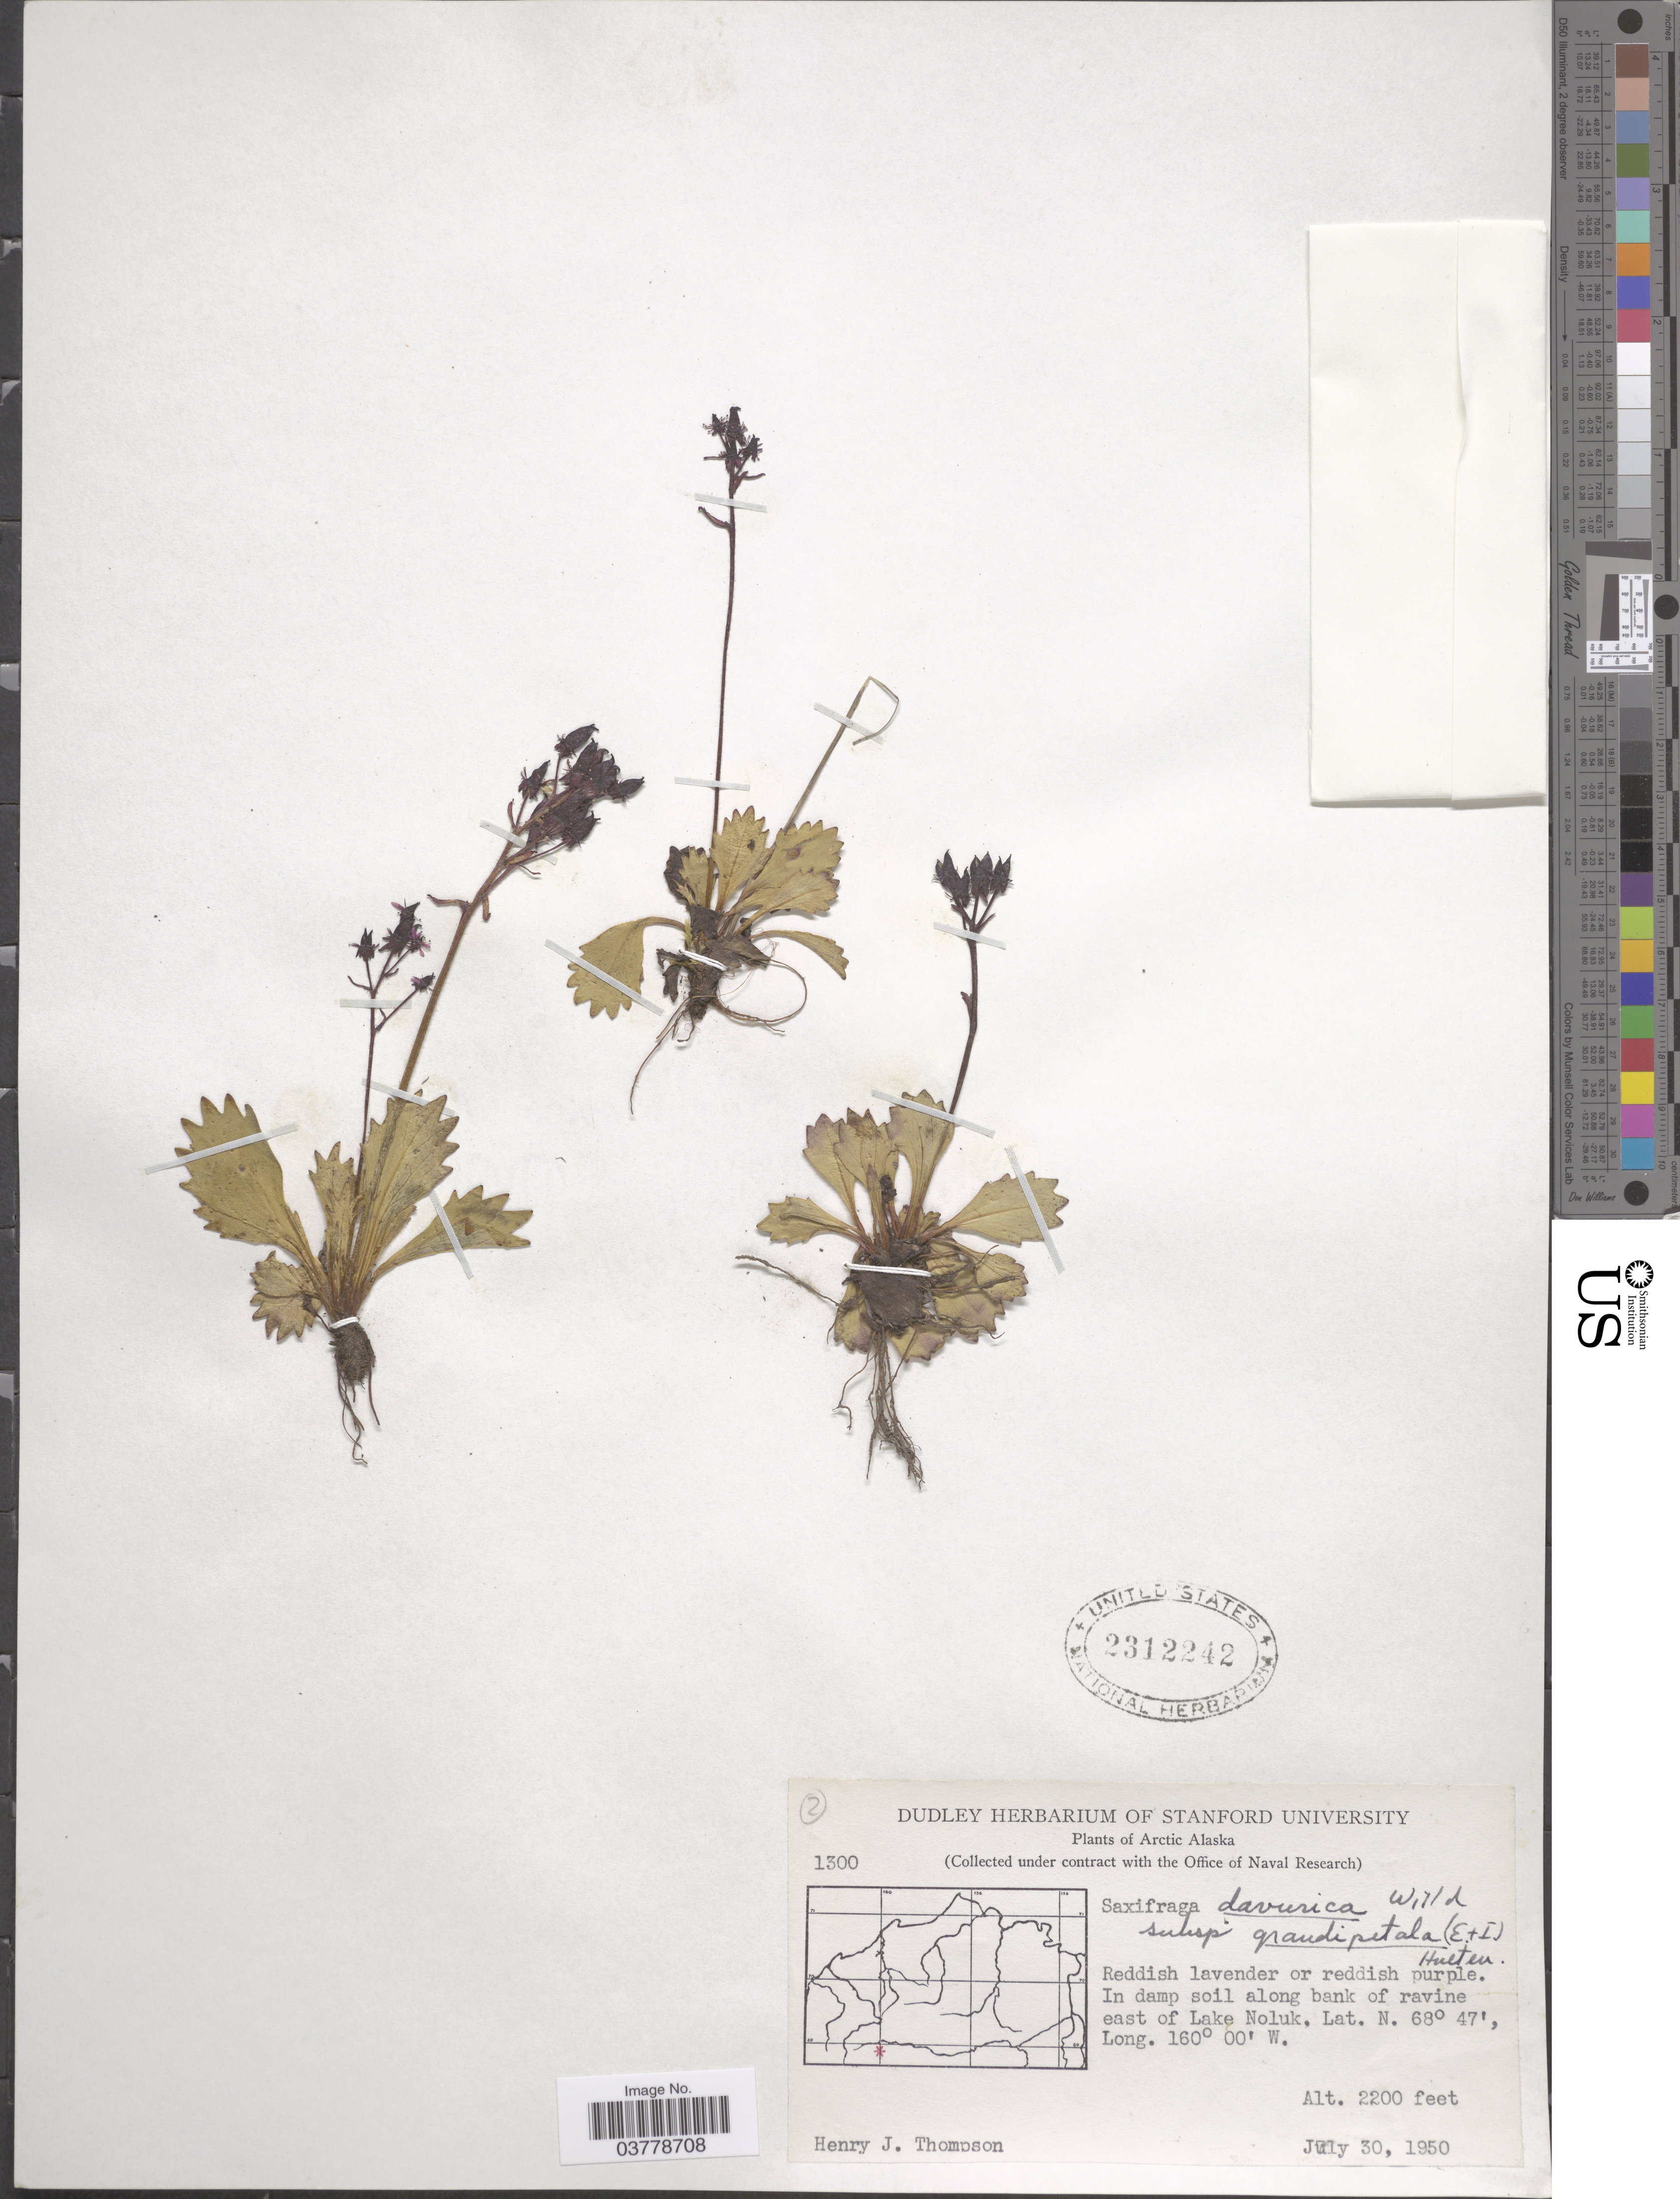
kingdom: Plantae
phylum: Tracheophyta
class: Magnoliopsida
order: Saxifragales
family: Saxifragaceae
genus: Micranthes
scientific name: Micranthes calycina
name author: (Sternb.) Gornall & H. Ohba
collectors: H. J. Thompson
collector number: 1300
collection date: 1950-07-30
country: United States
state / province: Alaska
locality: Arctic Alaska. In damp soil along bank of ravine east of Lake Noluk.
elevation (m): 671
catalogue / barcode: US 2312242